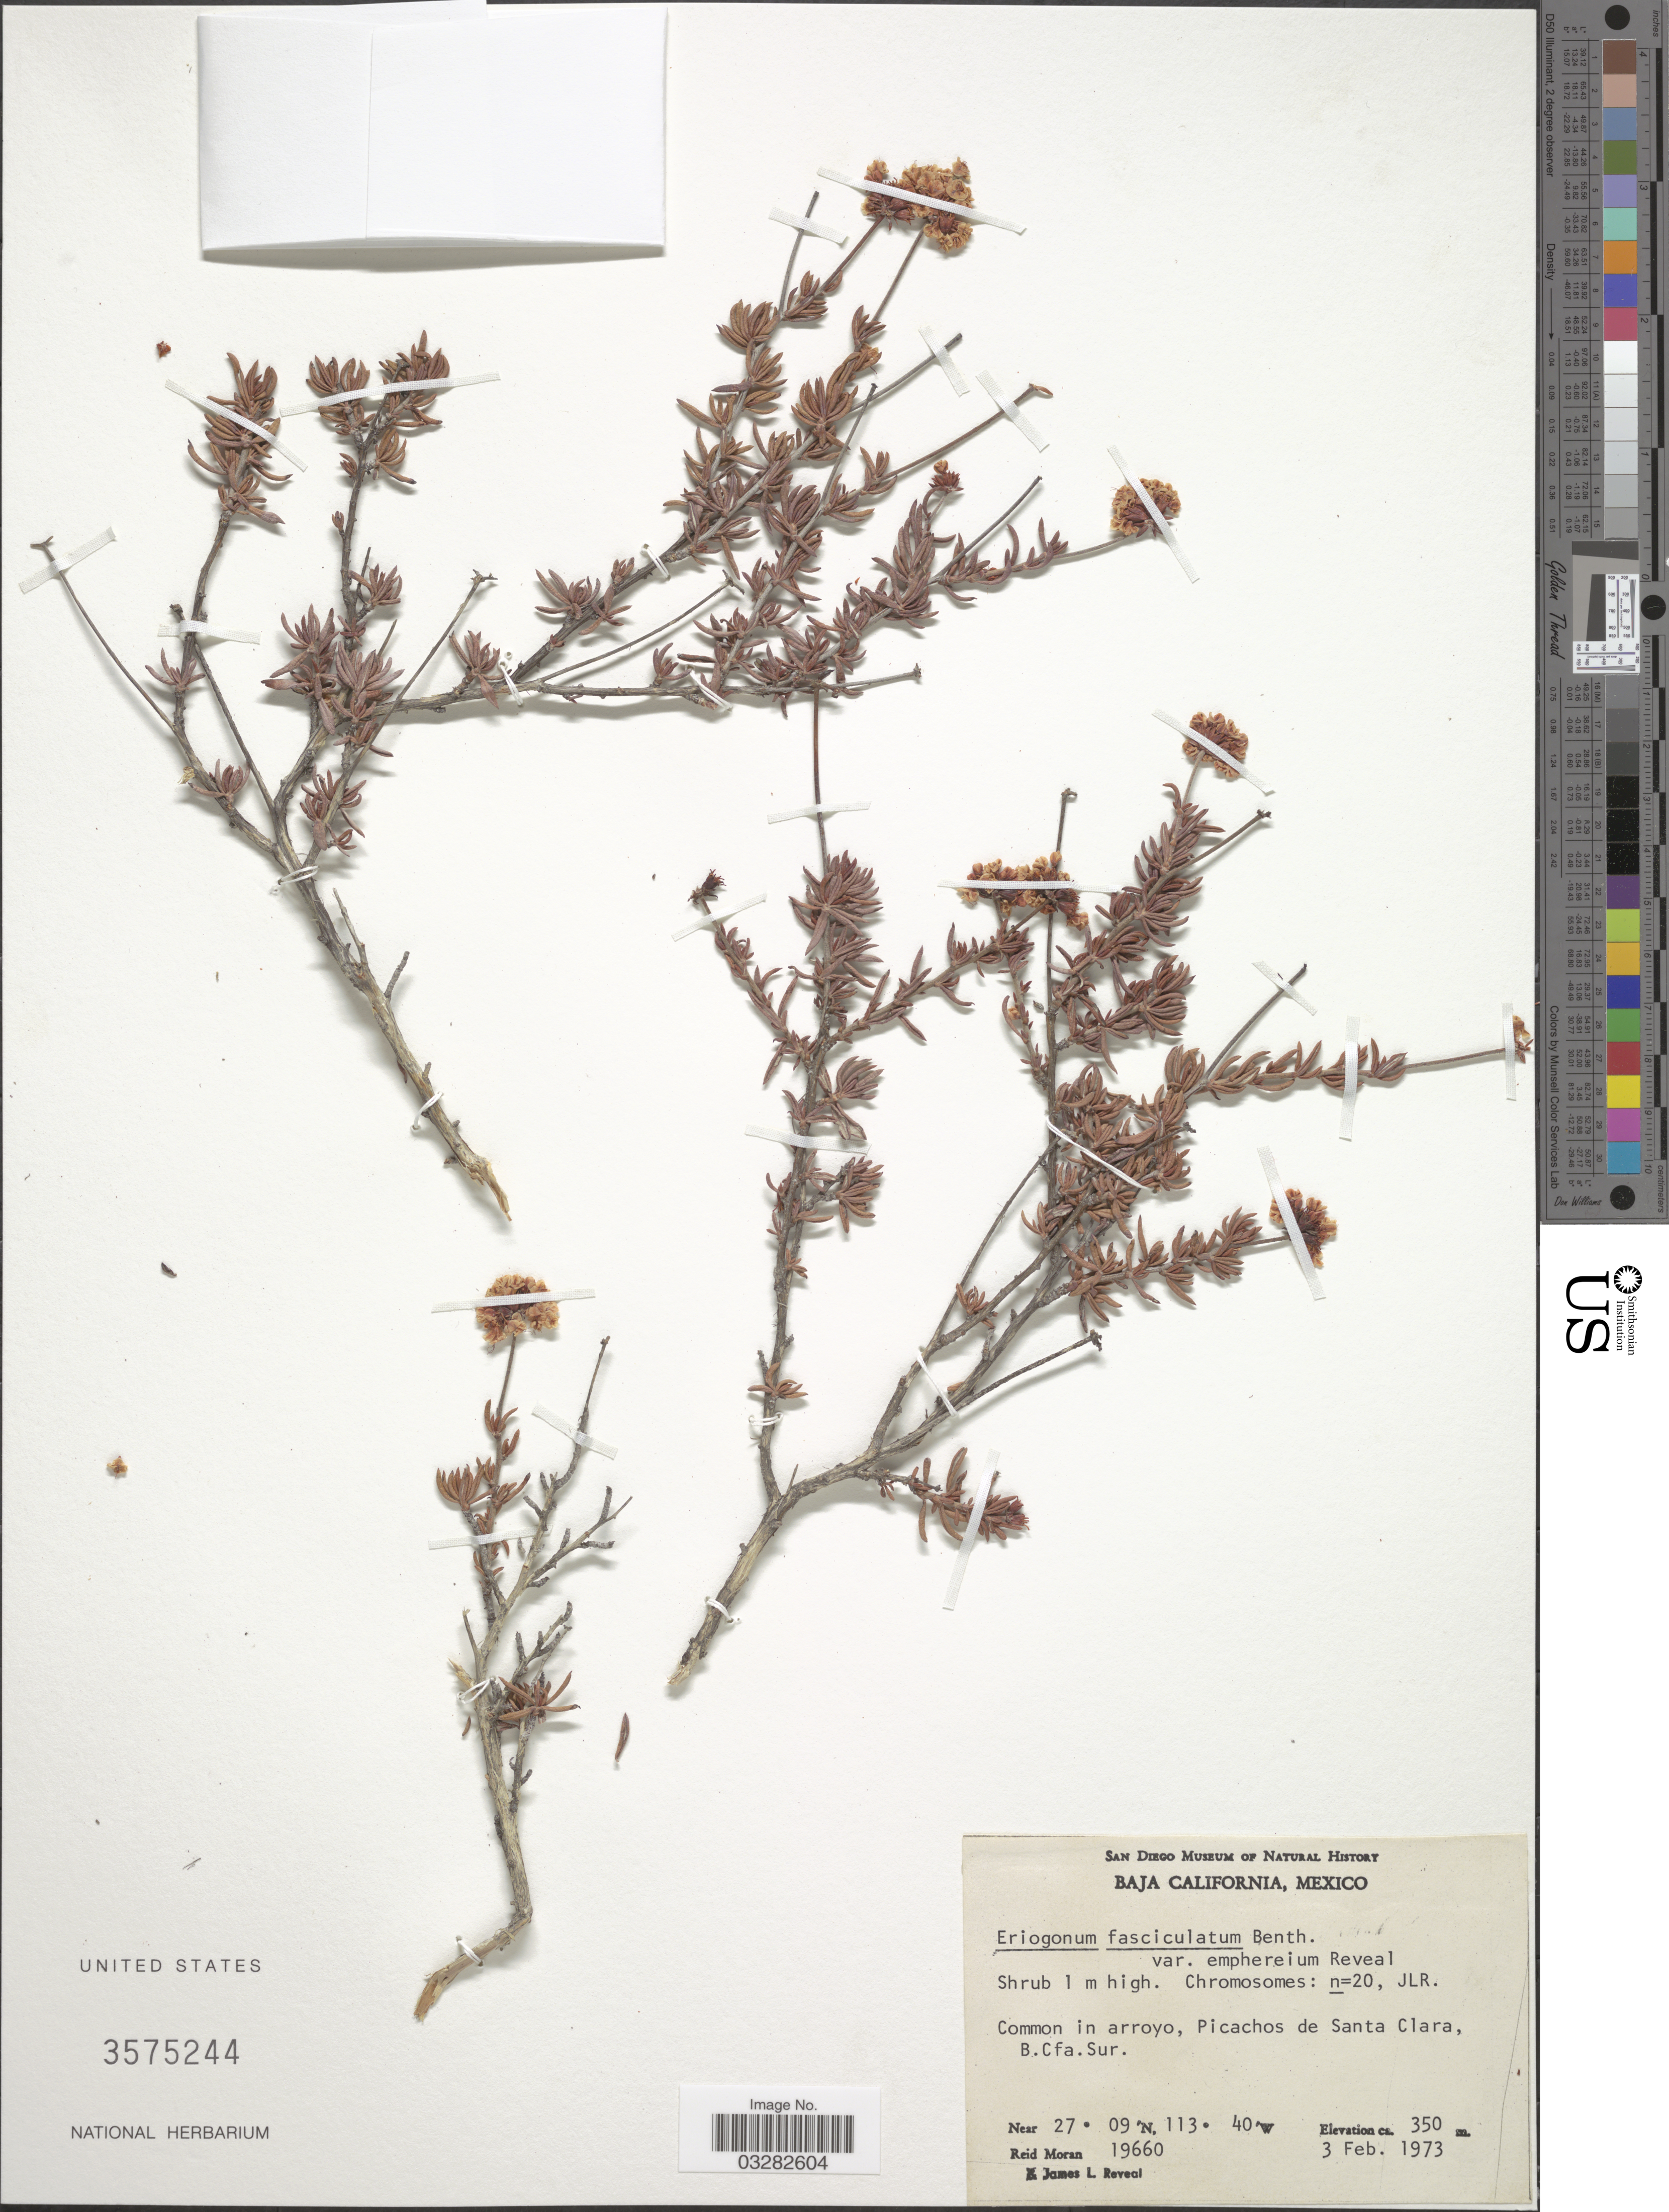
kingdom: Plantae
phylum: Tracheophyta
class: Magnoliopsida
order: Caryophyllales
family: Polygonaceae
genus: Eriogonum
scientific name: Eriogonum fasciculatum var. emphereium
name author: Reveal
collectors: R. Moran & J. L. Reveal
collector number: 19660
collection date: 1973-02-03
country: Mexico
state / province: Baja California Sur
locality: Common in arroyo, Picachos de Santa Clara. Baja California.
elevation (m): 350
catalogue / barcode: US 3575244